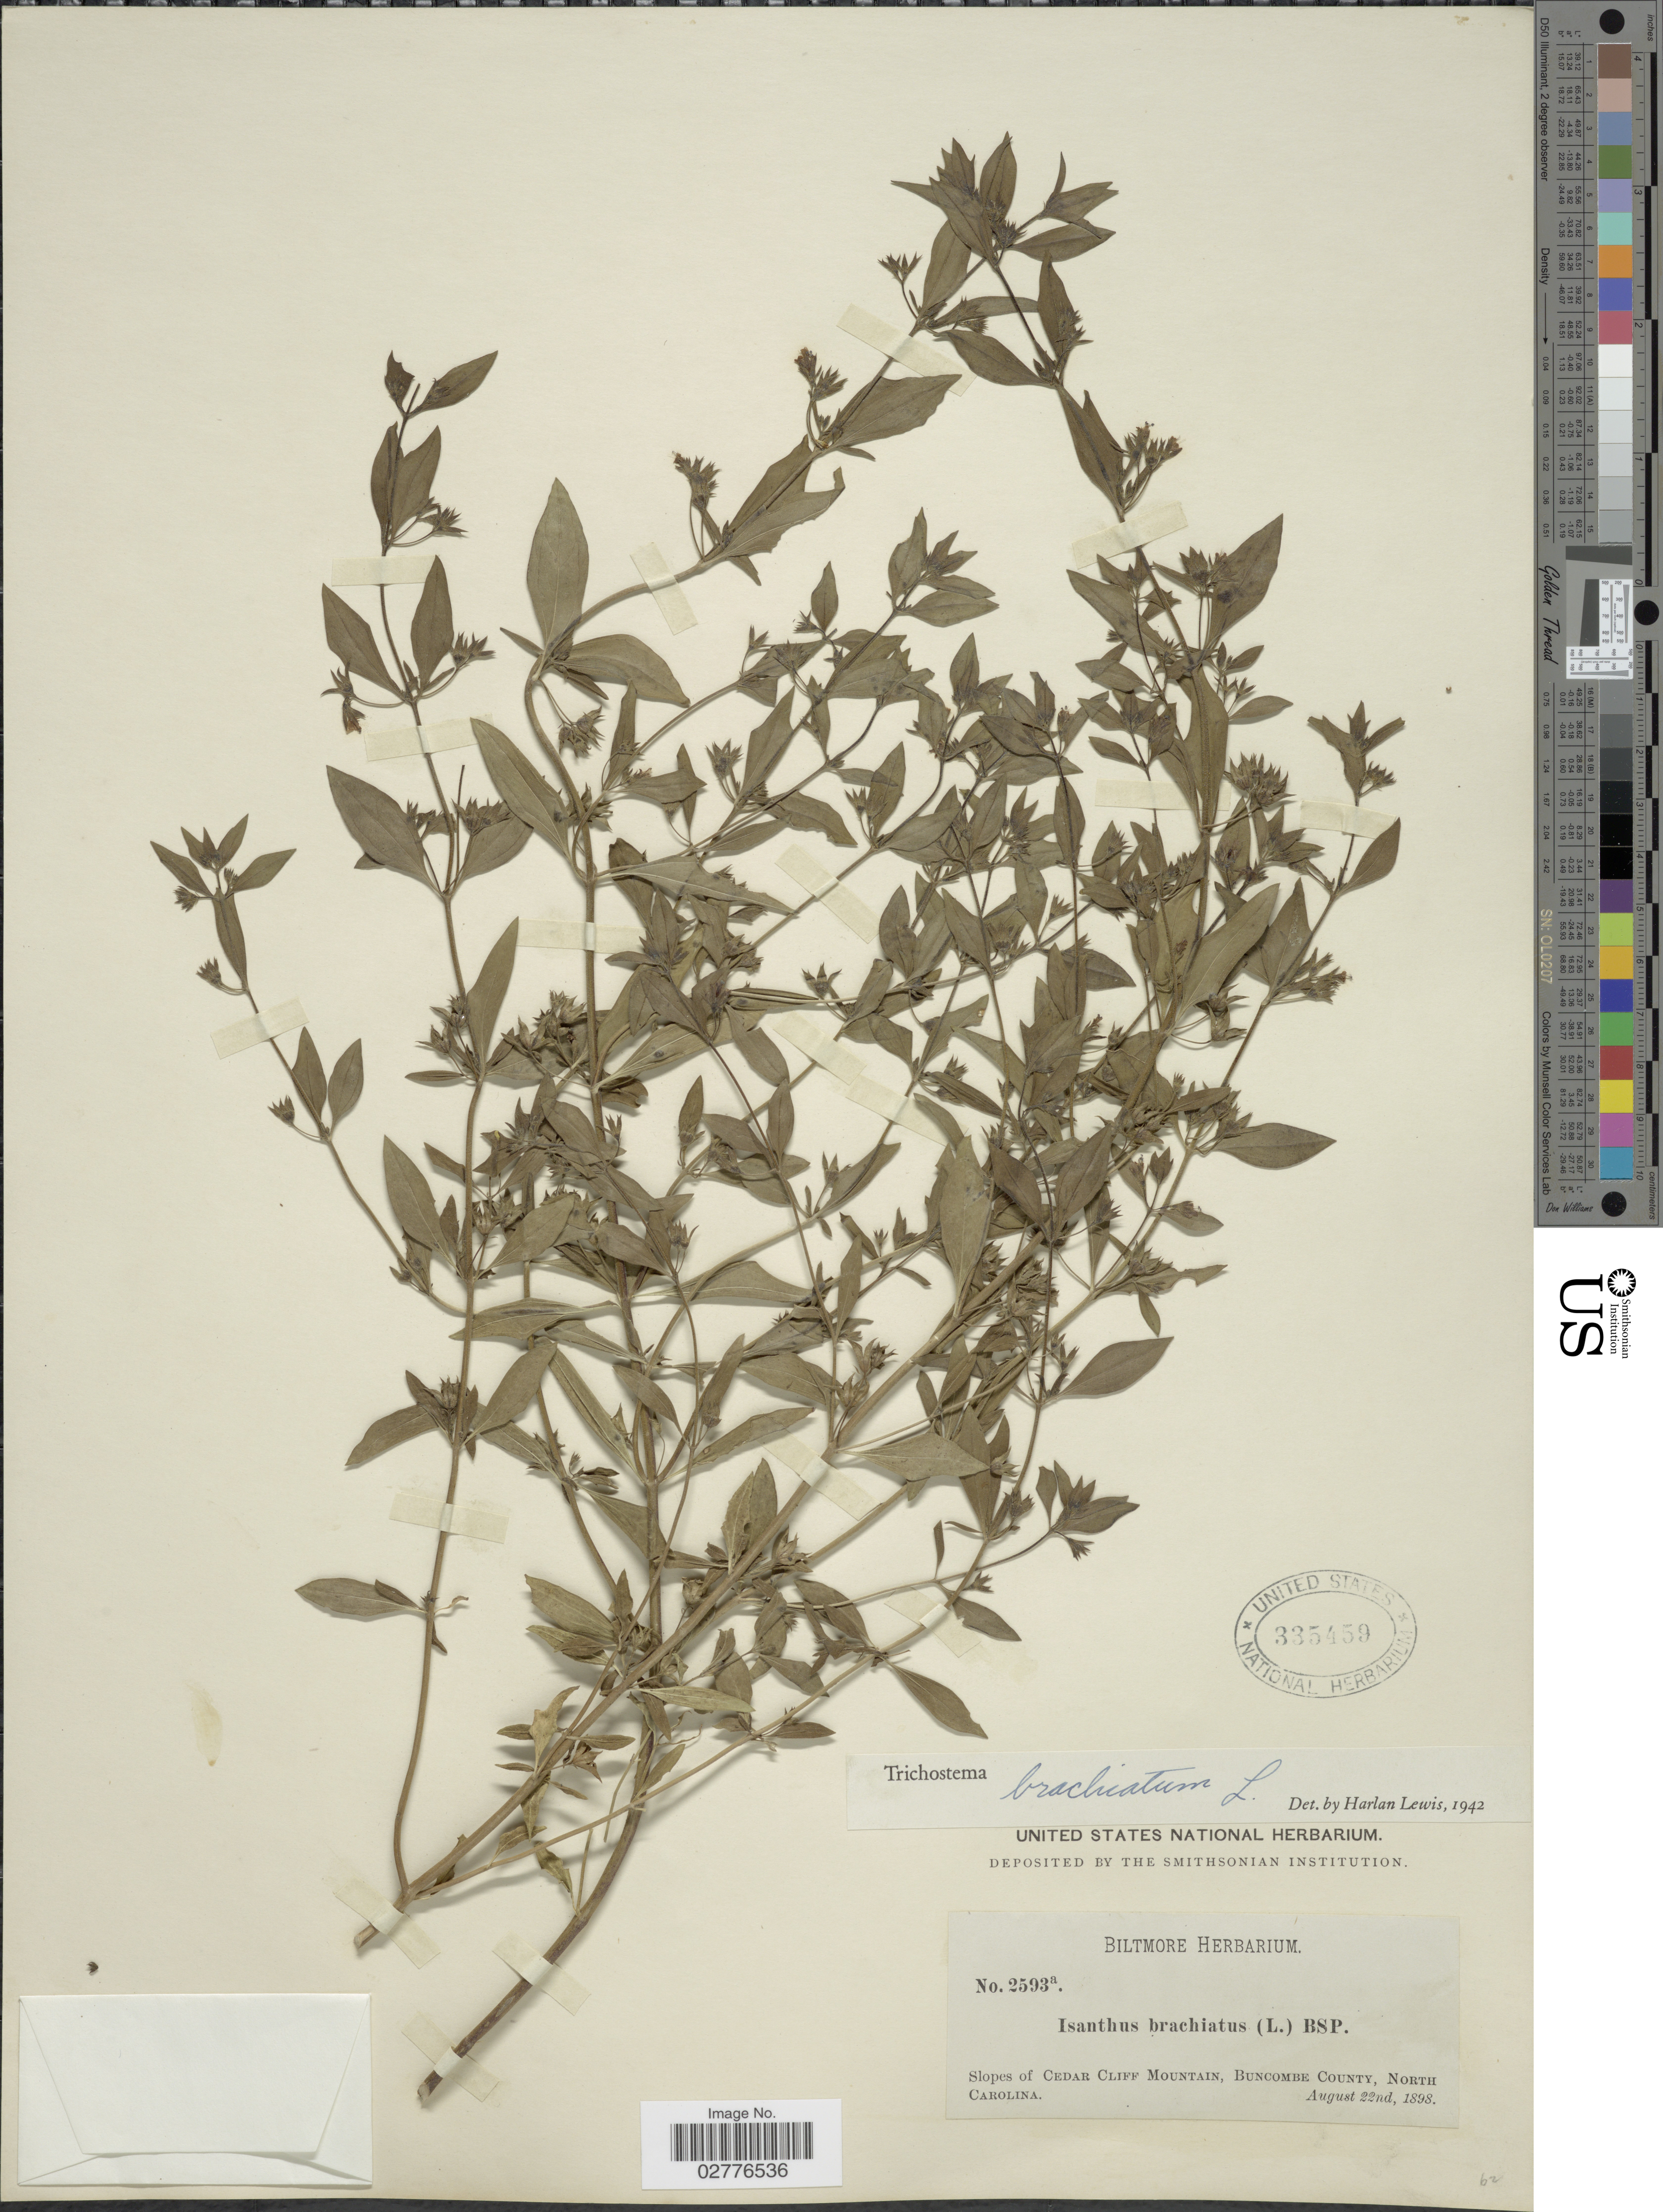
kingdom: Plantae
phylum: Tracheophyta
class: Magnoliopsida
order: Lamiales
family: Lamiaceae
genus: Trichostema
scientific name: Trichostema brachiatum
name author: L.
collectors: ex herb. Biltmore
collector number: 2593a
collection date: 1898-08-22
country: United States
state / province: North Carolina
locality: Slopes of Cedar Cliff Mountain, Buncombe County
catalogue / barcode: US 335459